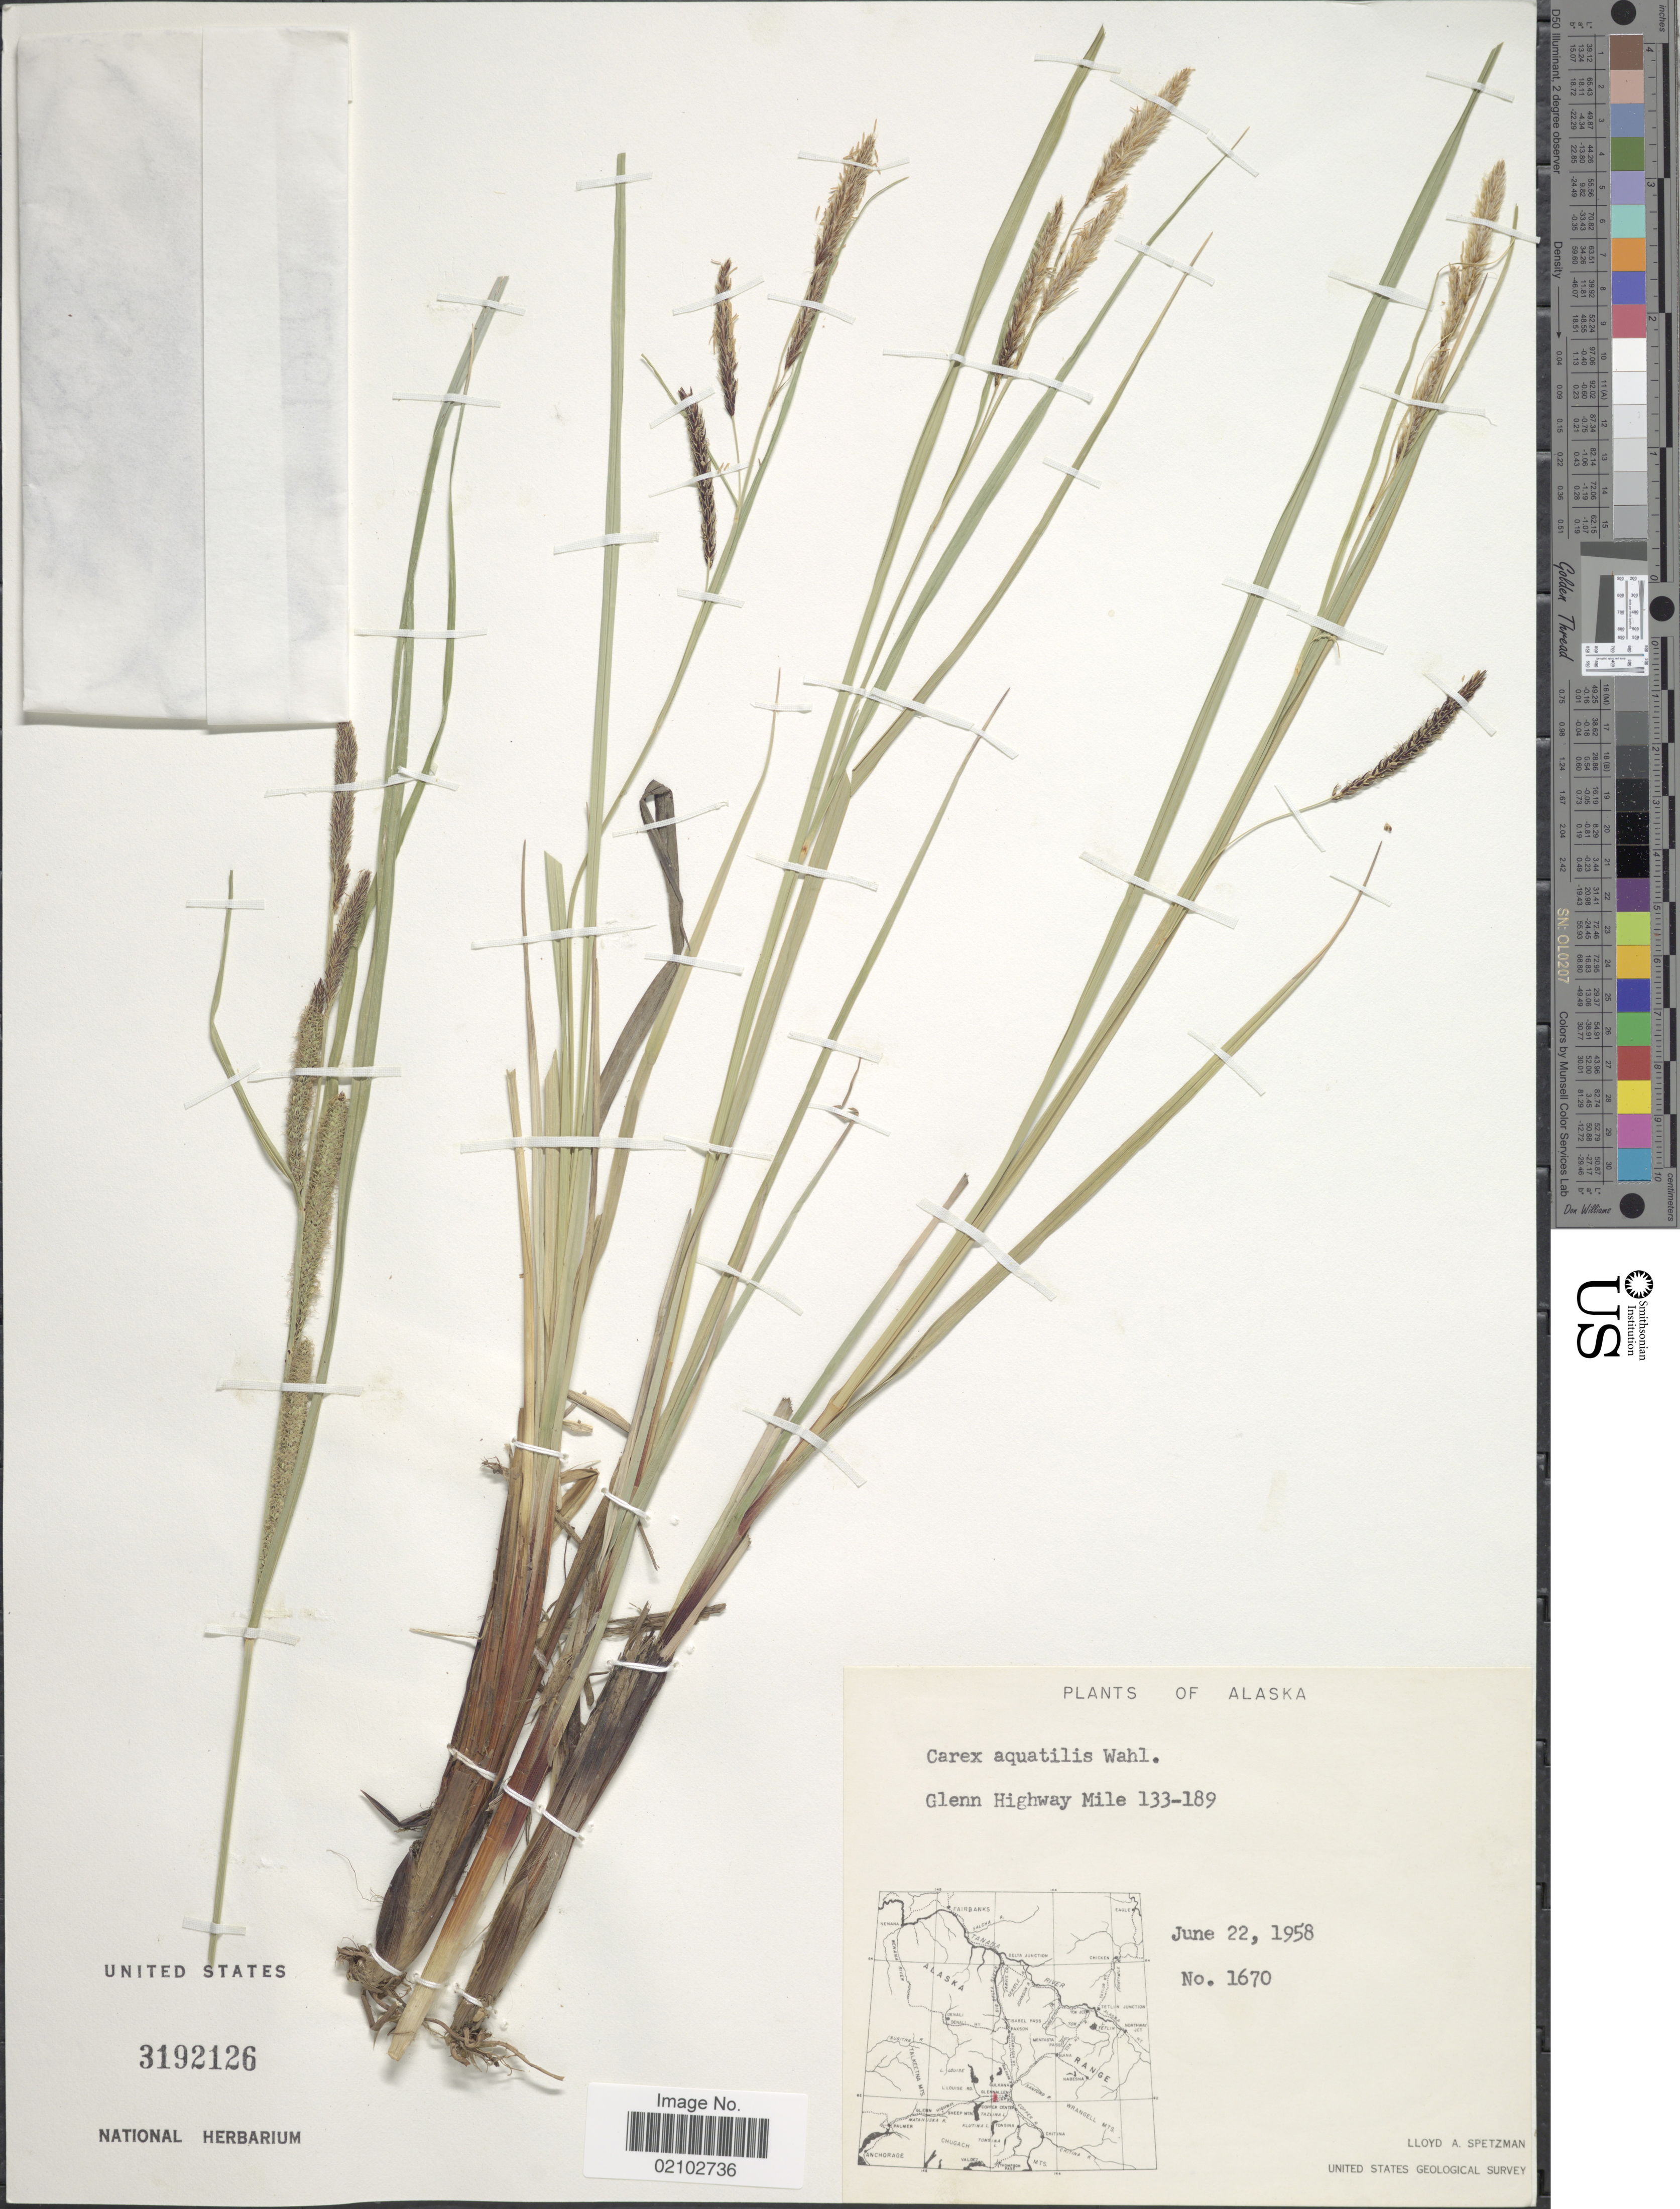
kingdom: Plantae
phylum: Tracheophyta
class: Liliopsida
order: Poales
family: Cyperaceae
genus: Carex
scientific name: Carex aquatilis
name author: Wahlenb.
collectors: L. Spetzman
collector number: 1670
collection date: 1958-06-22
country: United States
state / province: Alaska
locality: Glenn Highway Mile 133-189.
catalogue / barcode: US 3192126